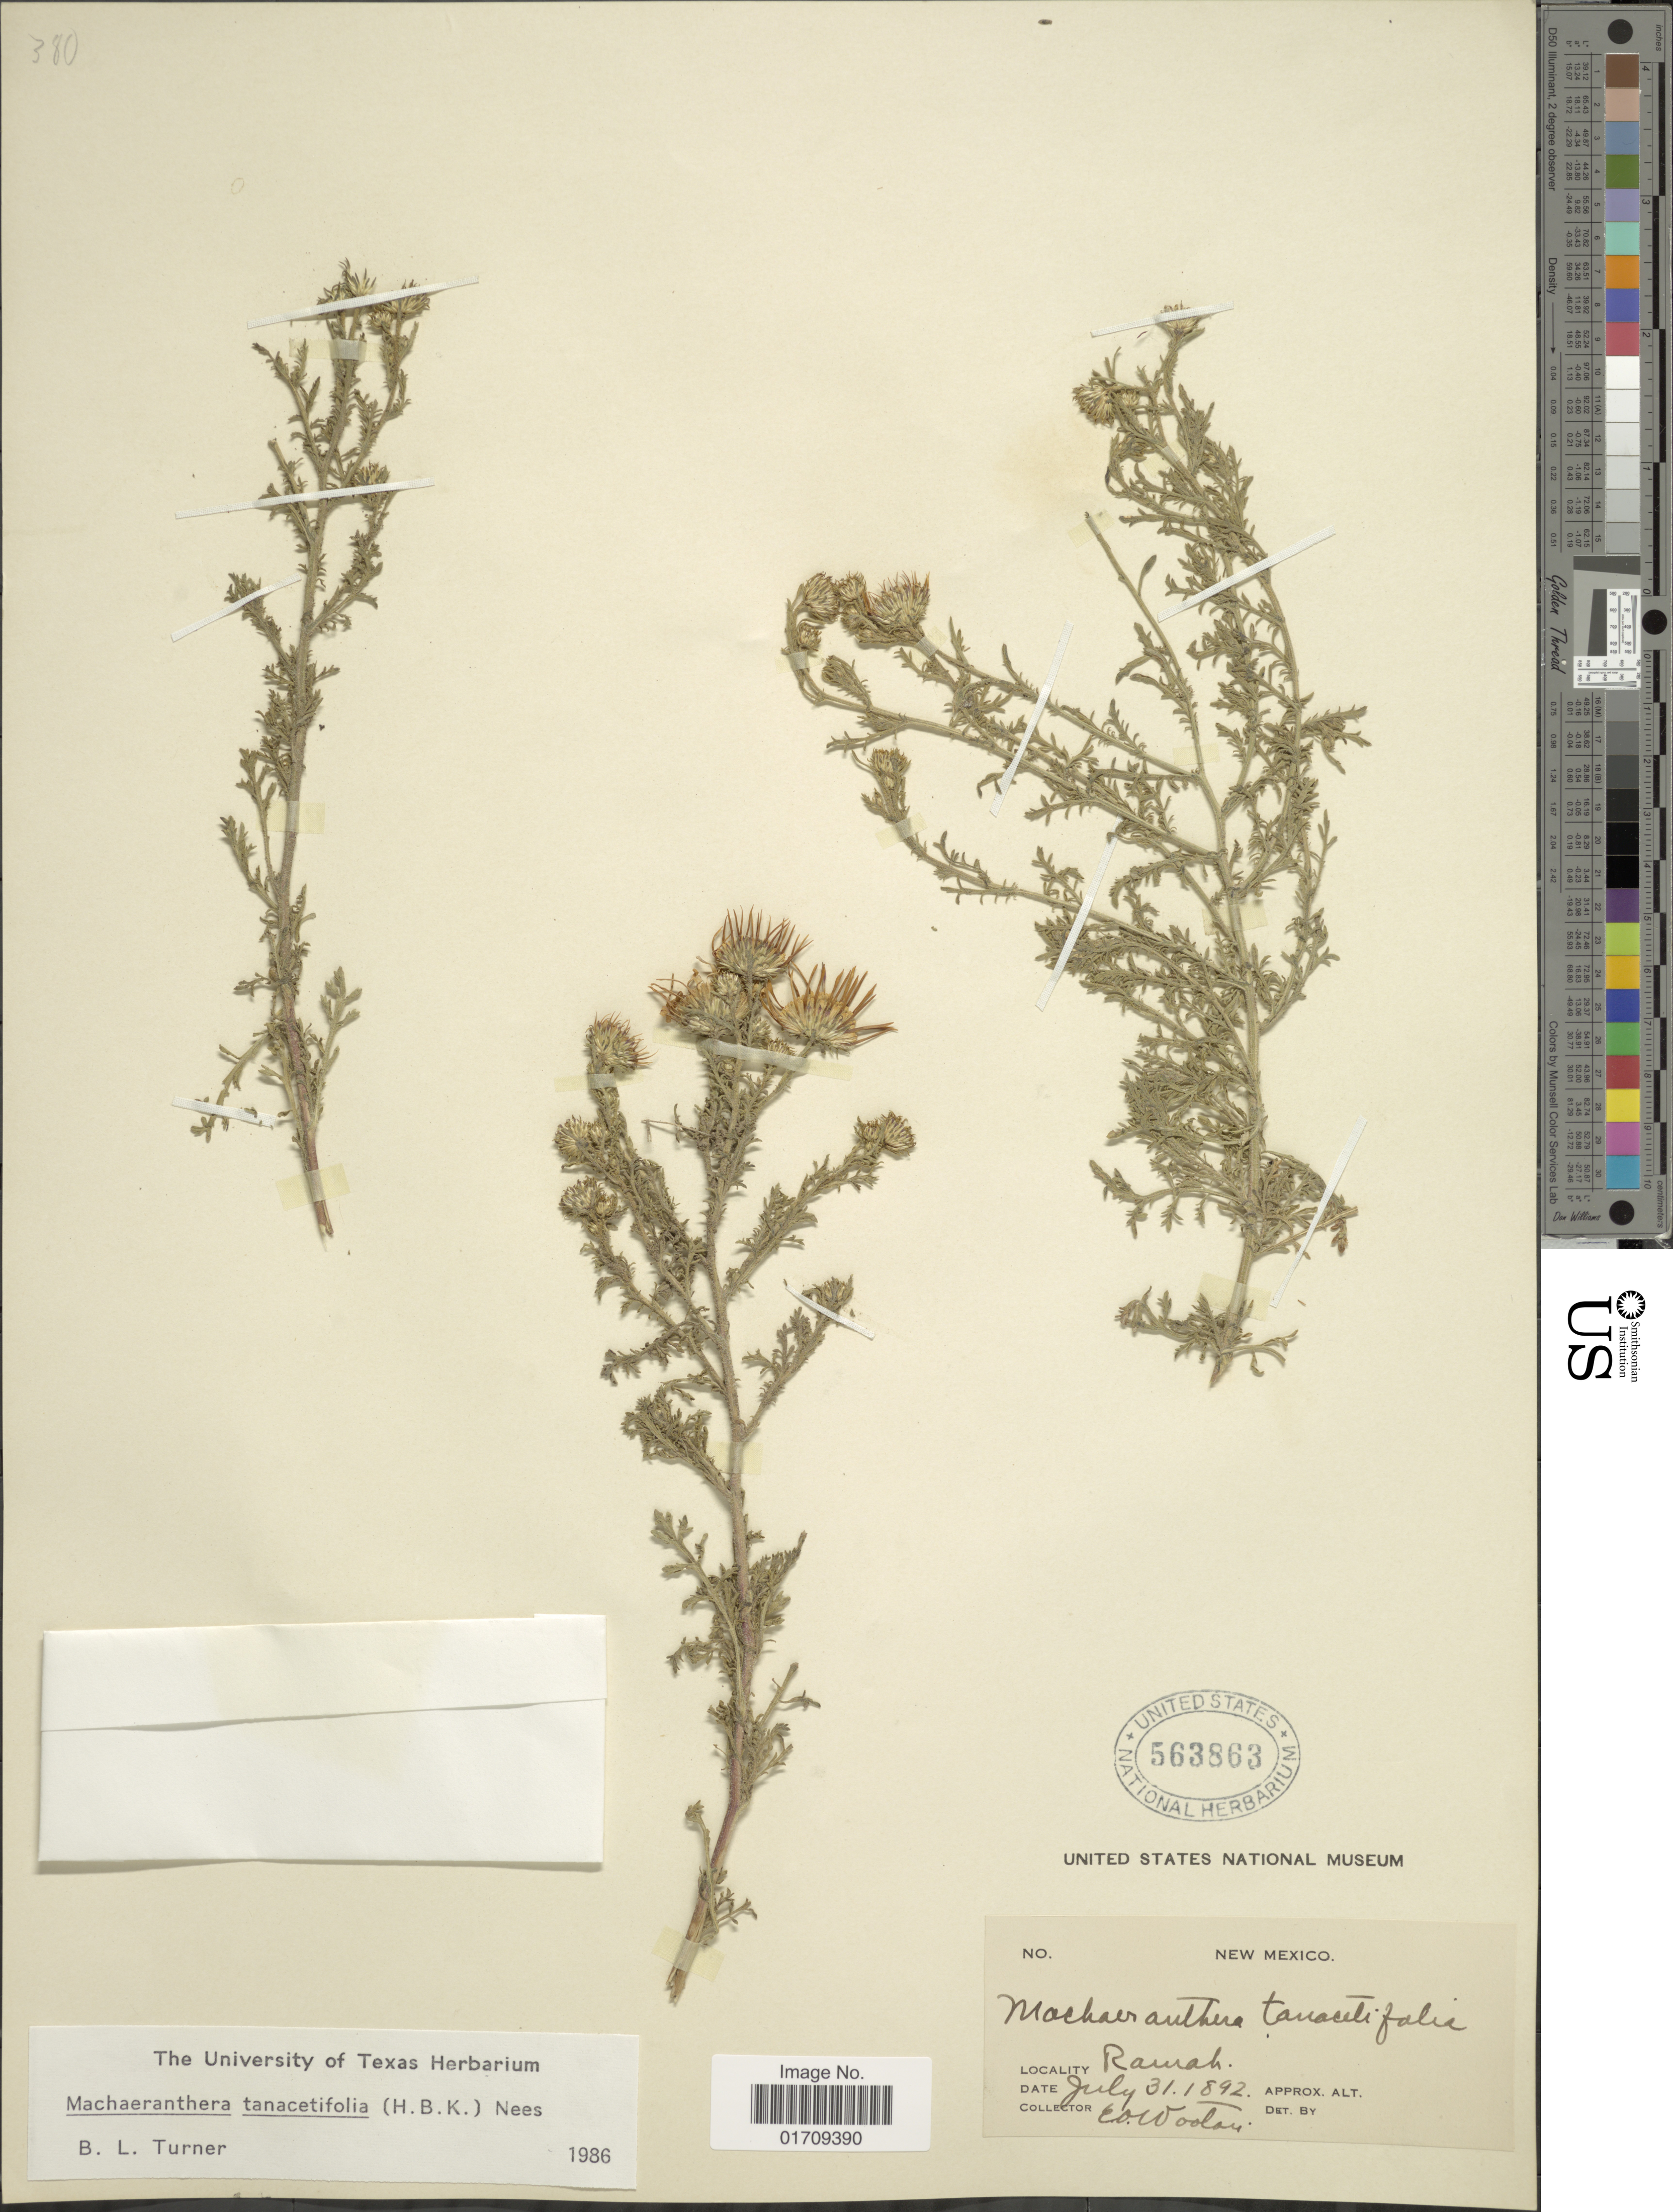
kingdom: Plantae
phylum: Tracheophyta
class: Magnoliopsida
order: Asterales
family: Asteraceae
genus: Machaeranthera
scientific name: Machaeranthera tanacetifolia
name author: (Kunth) Nees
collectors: E. O. Wooton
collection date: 1892-07-31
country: United States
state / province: New Mexico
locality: Ramah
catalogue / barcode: US 563863